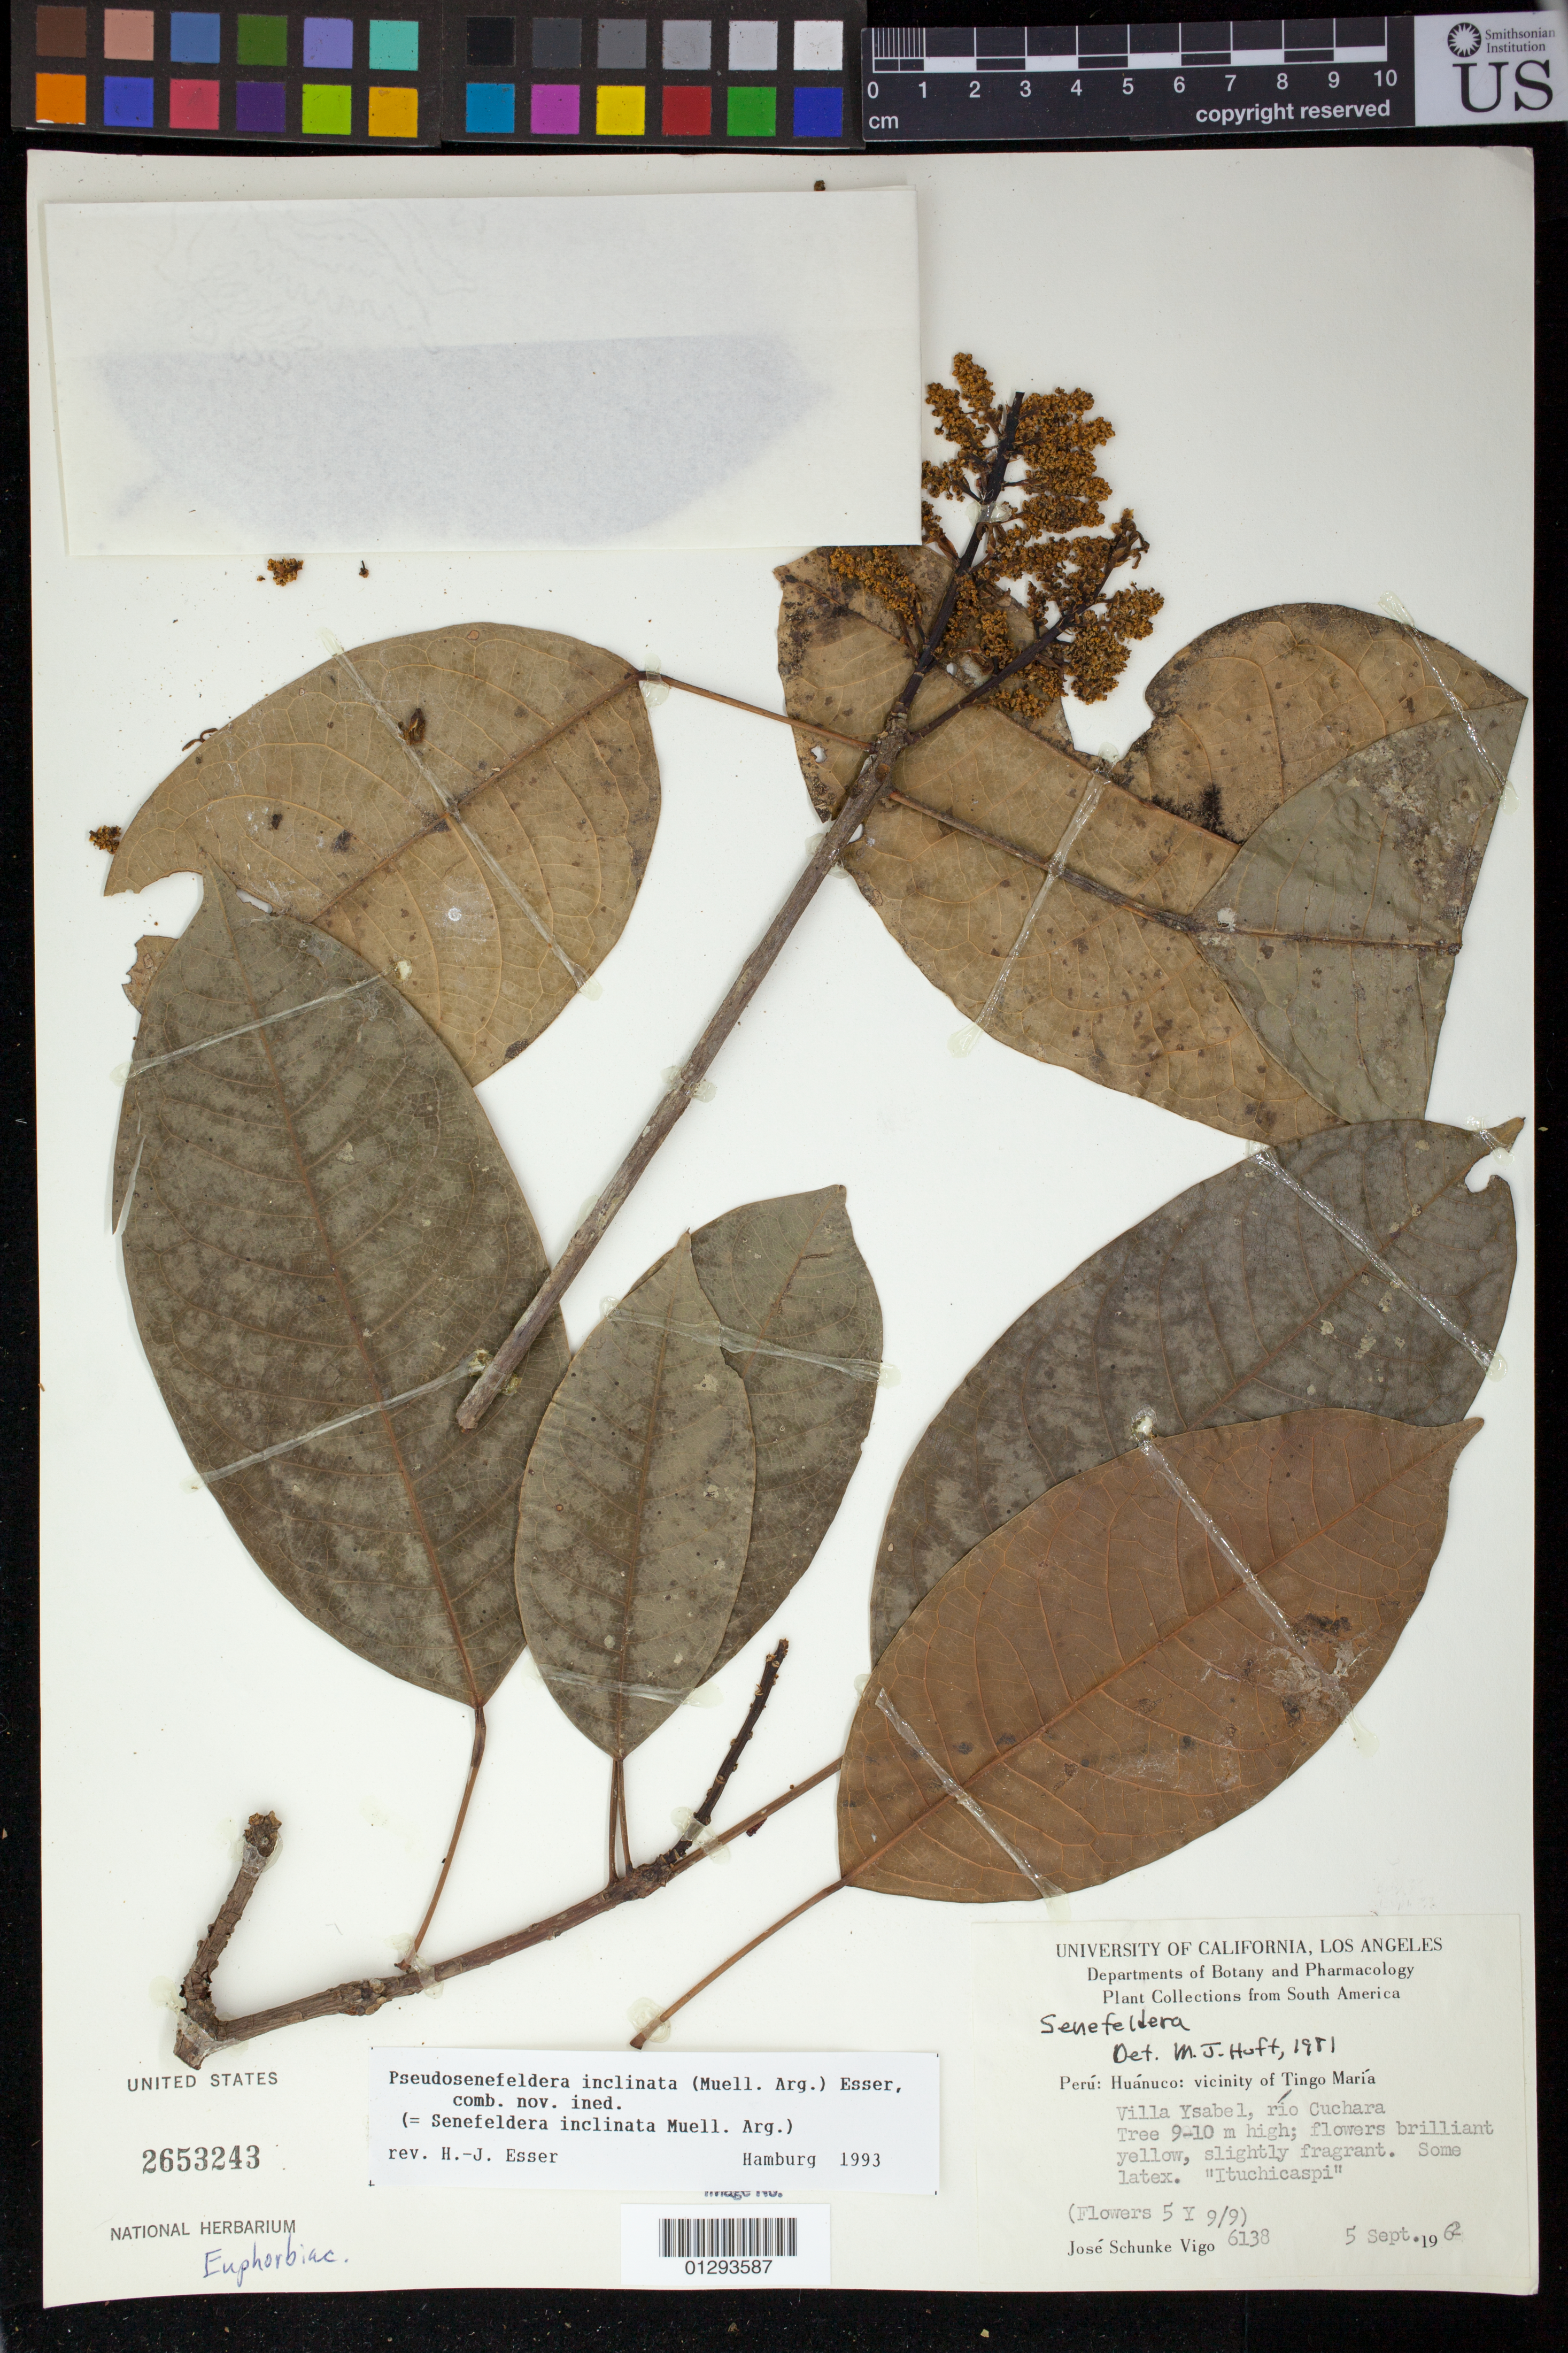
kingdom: Plantae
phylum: Tracheophyta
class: Magnoliopsida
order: Malpighiales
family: Euphorbiaceae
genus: Pseudosenefeldera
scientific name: Pseudosenefeldera inclinata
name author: (Müll. Arg.) Esser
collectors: J. Schunke Vigo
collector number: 6138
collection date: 1962-09-05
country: Peru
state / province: Huánuco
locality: vicinity of Tingo Maria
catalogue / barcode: US 2653243